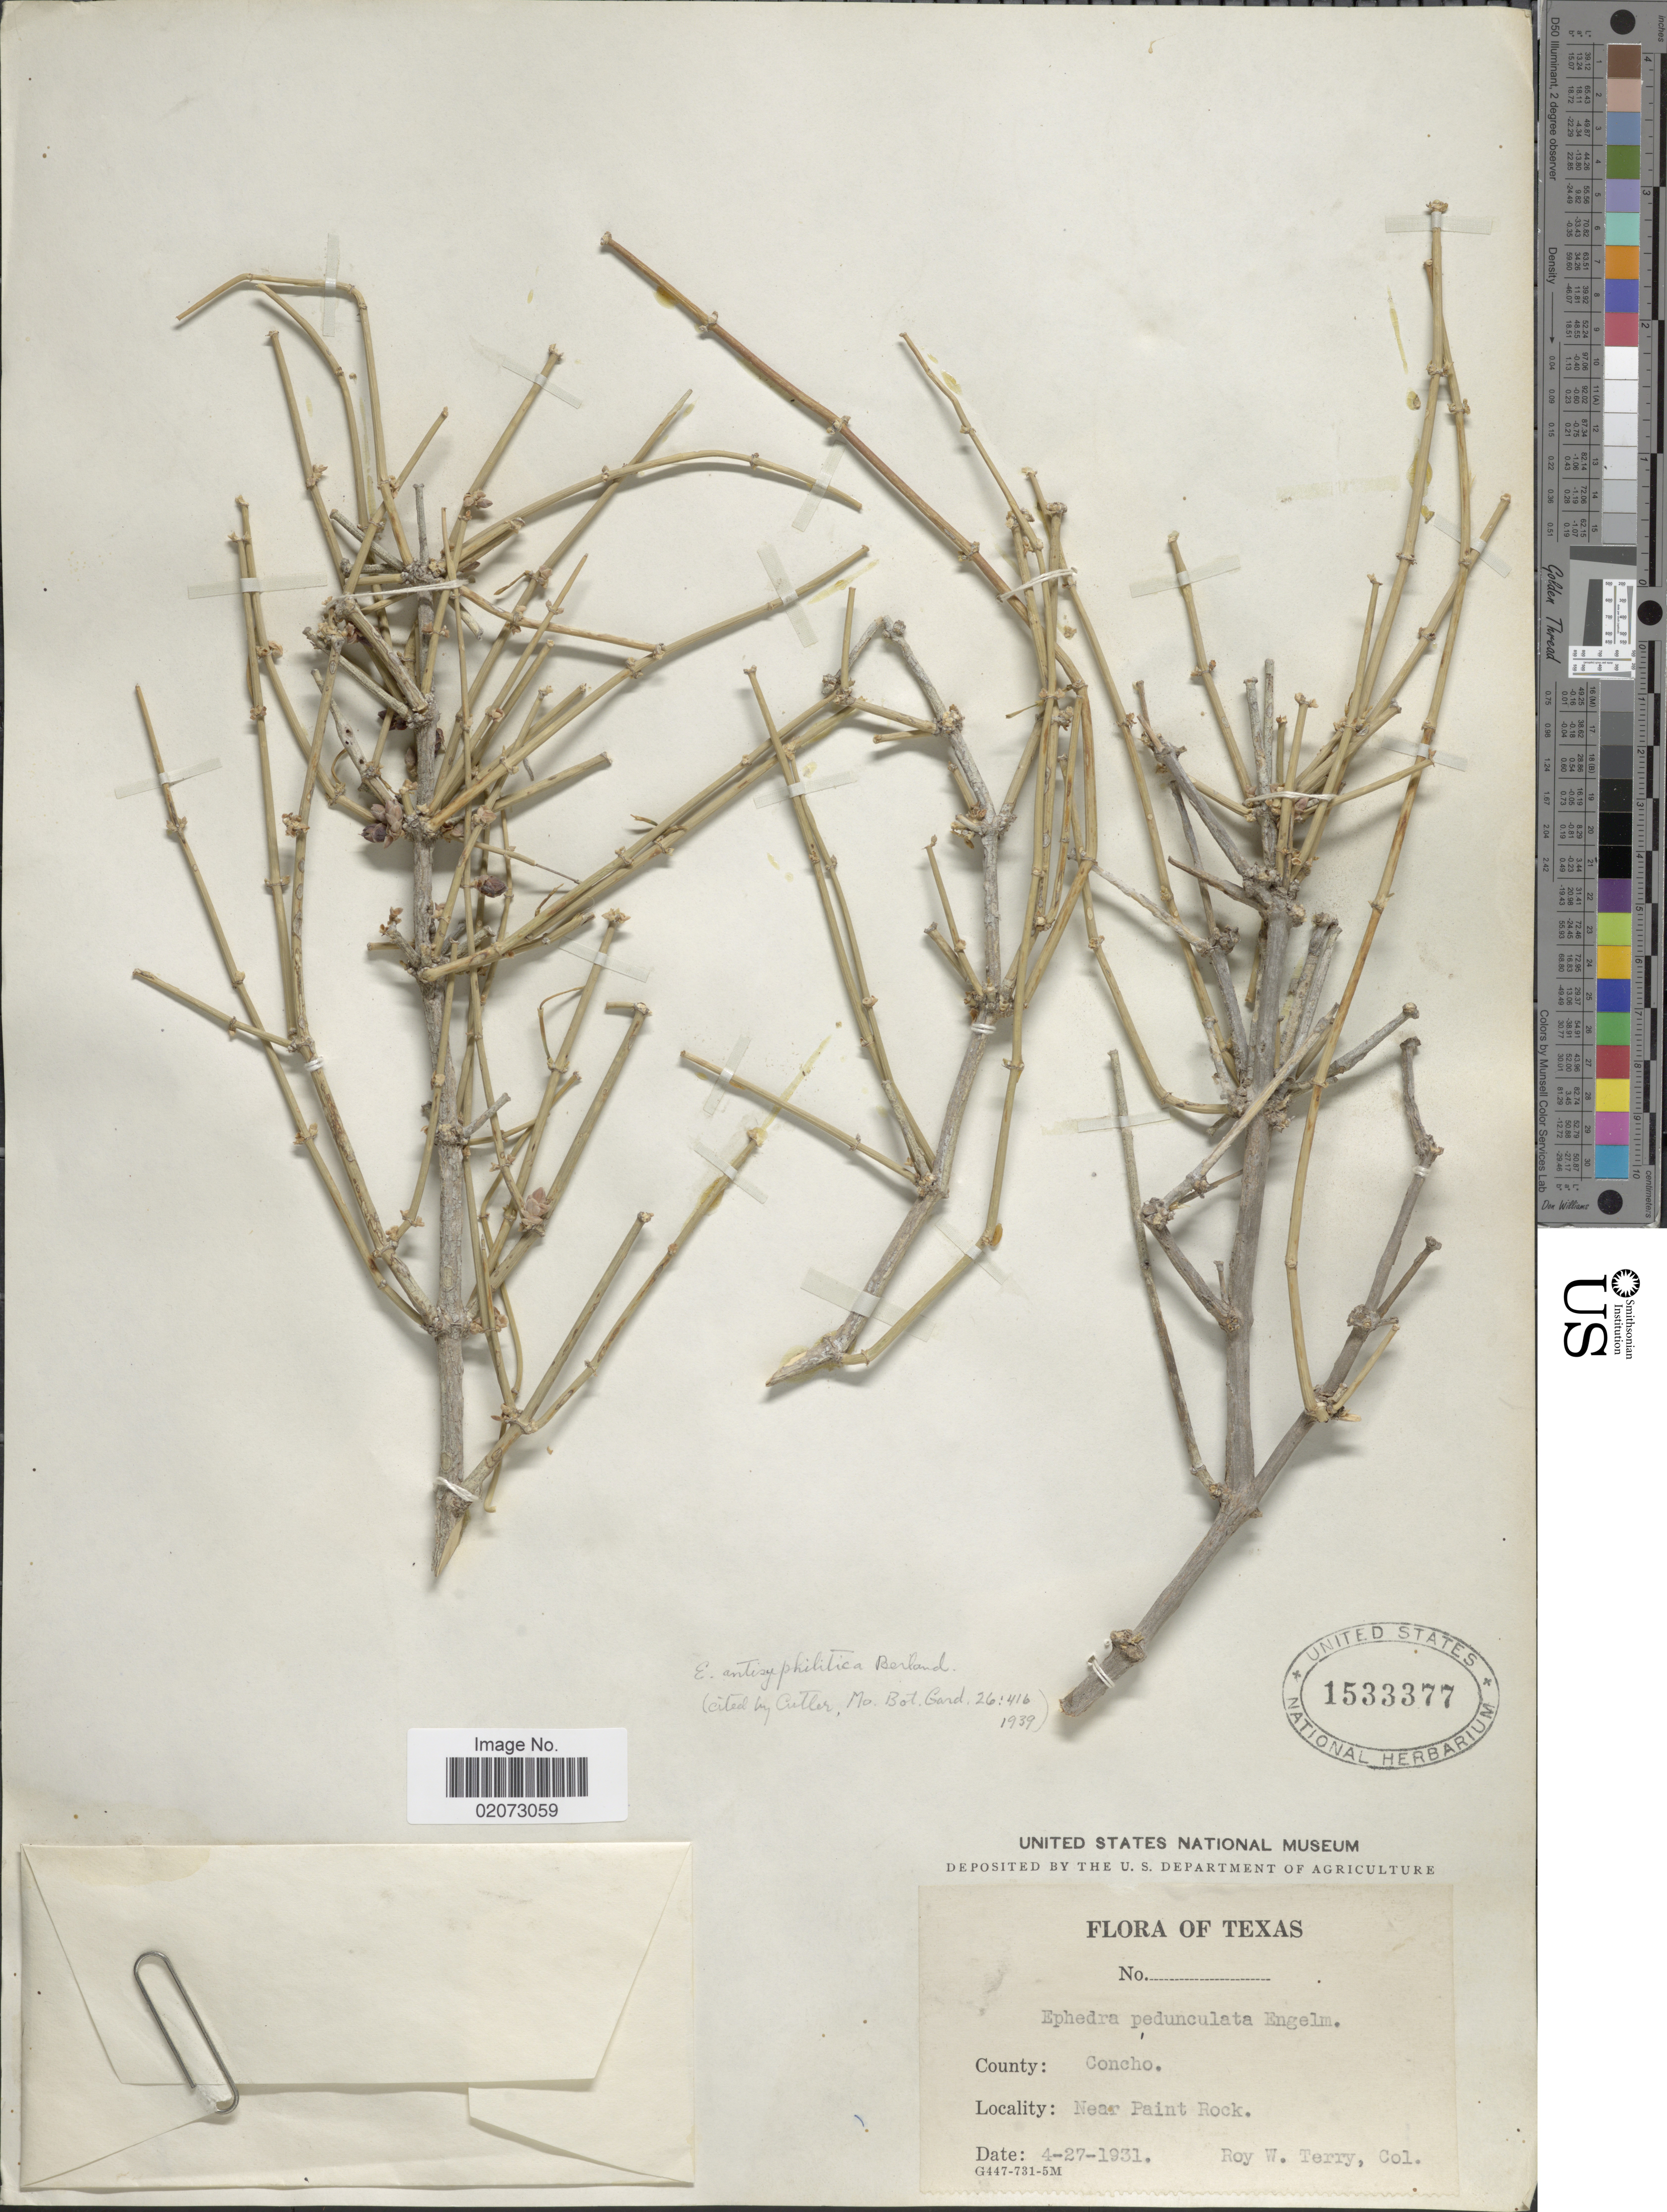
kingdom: Plantae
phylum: Tracheophyta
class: Gnetopsida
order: Ephedrales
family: Ephedraceae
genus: Ephedra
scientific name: Ephedra antisyphilitica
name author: Berland. ex C.A. Mey.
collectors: R. Terry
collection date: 1931-04-27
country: United States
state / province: Texas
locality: Texas. County: Concho. Near Paint Rock.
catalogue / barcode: US 1533377